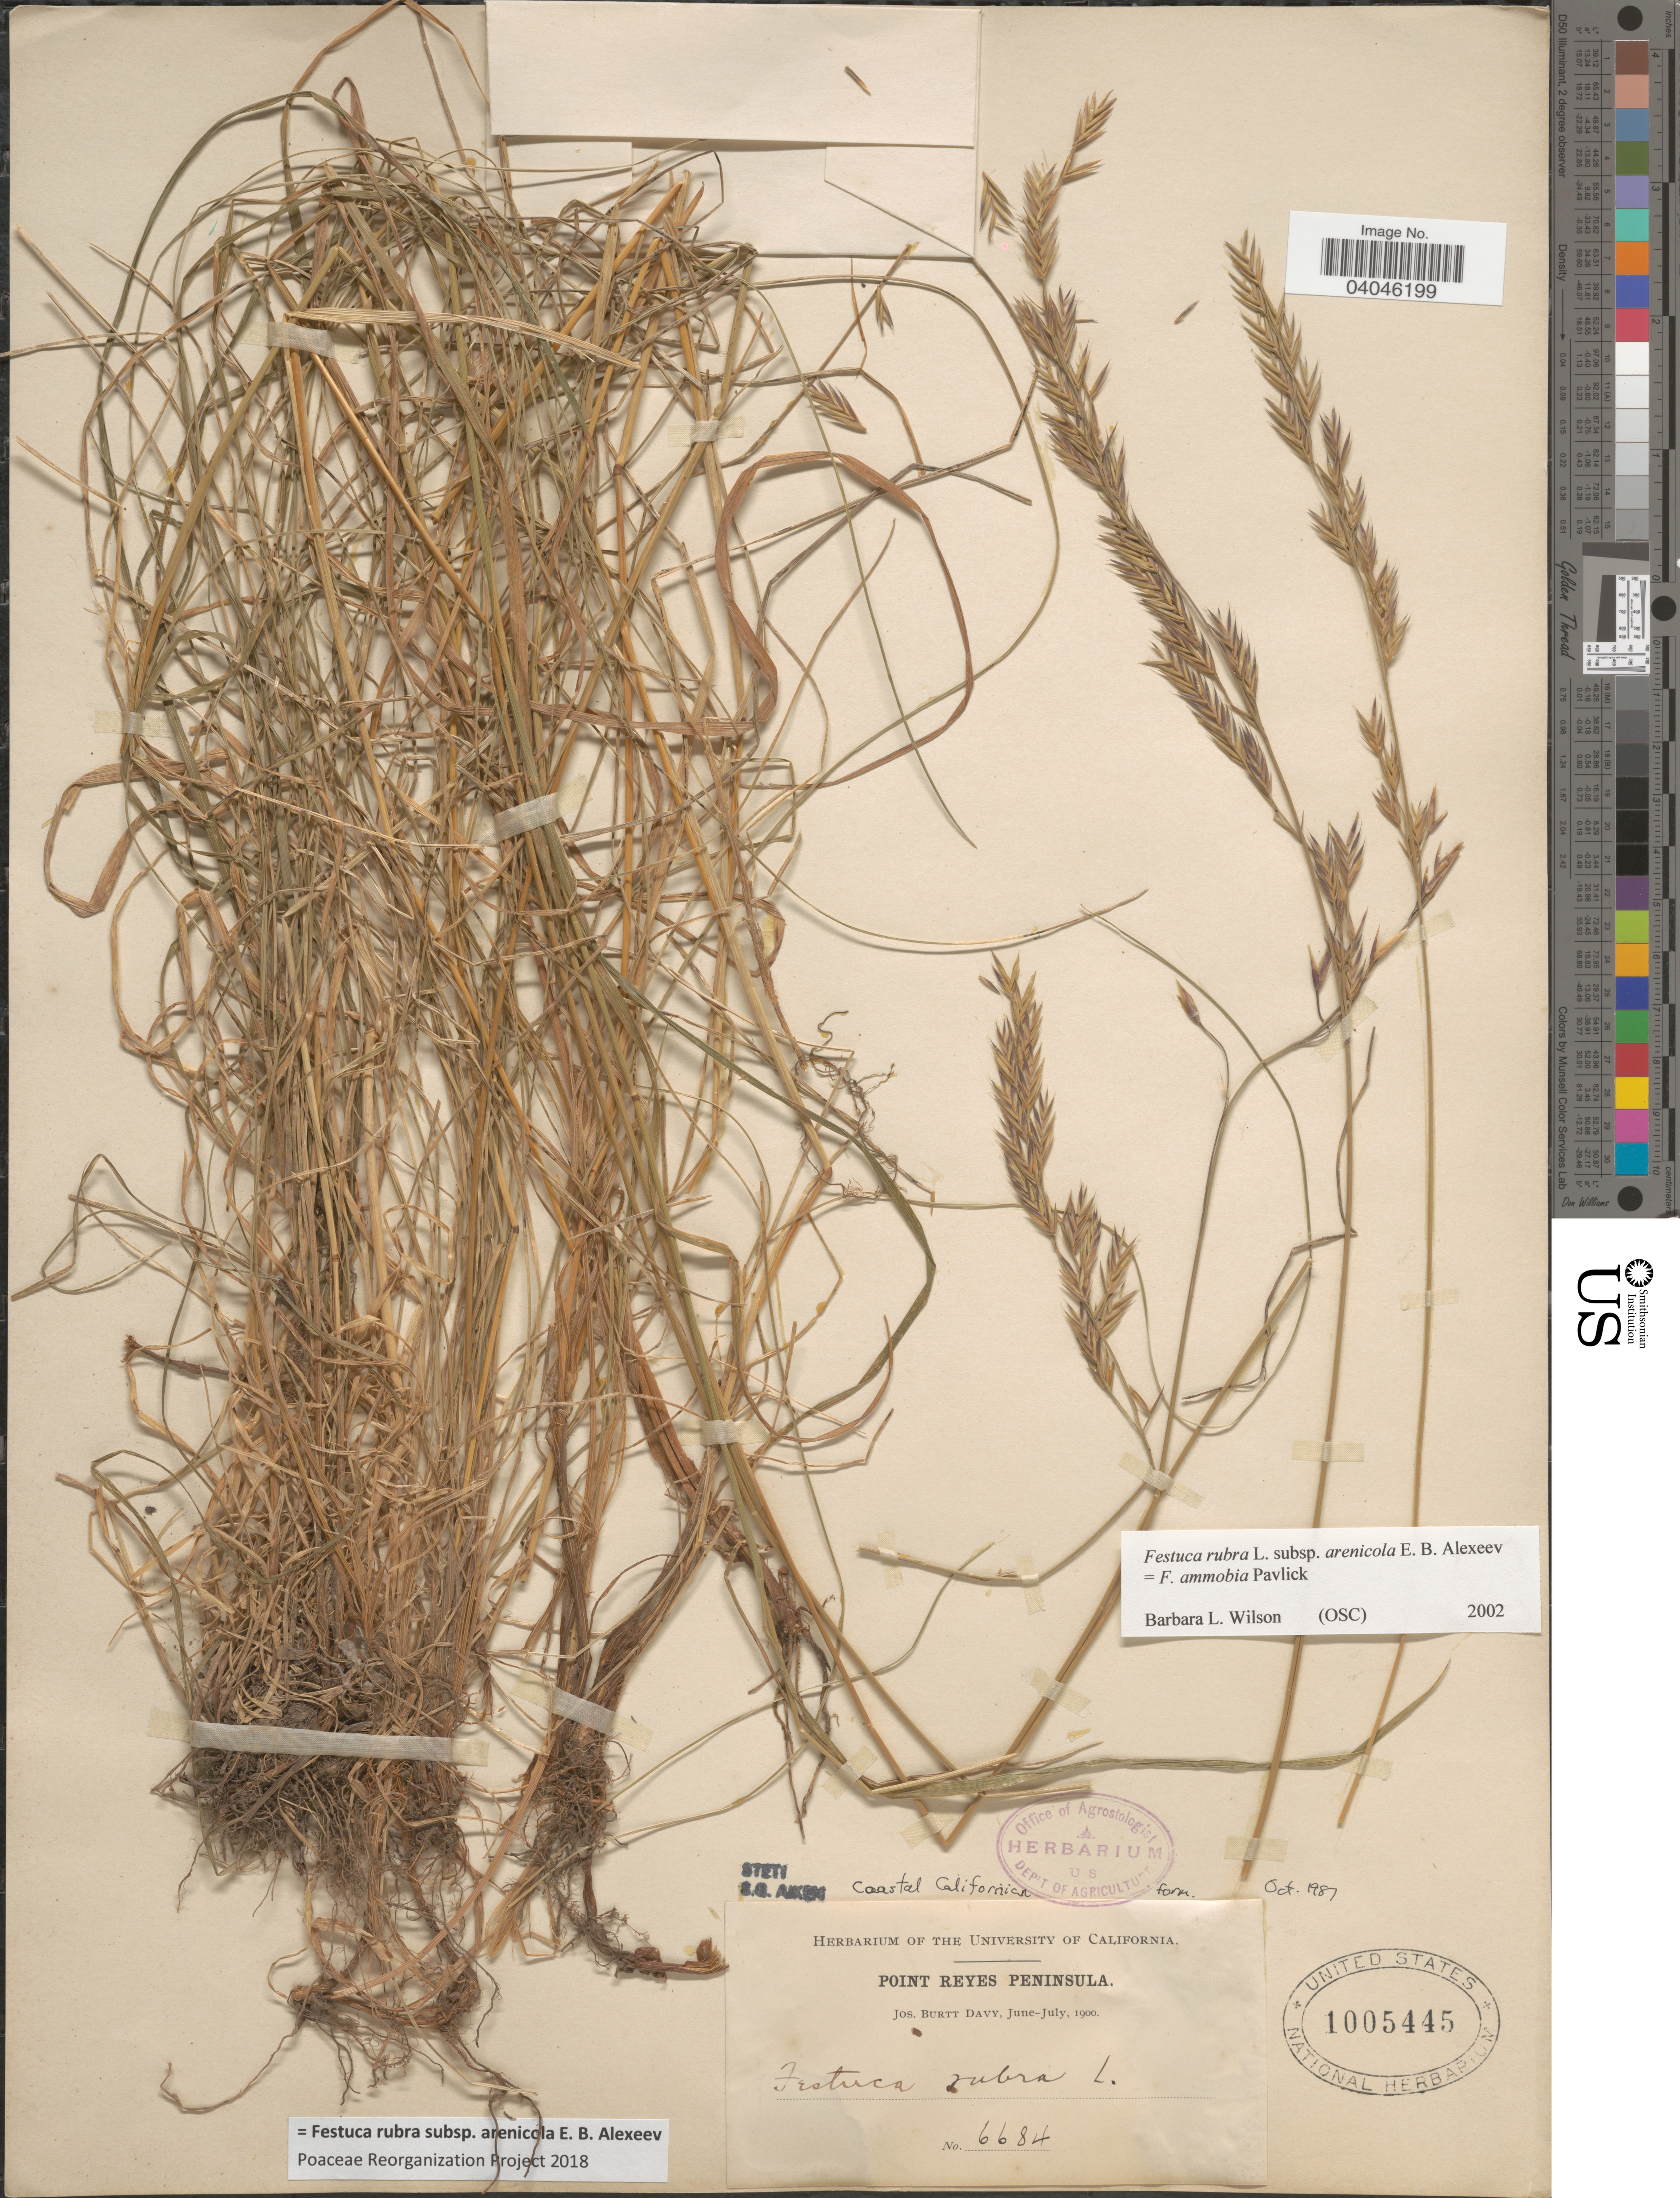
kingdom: Plantae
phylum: Tracheophyta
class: Liliopsida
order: Poales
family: Poaceae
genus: Festuca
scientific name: Festuca rubra subsp. arenicola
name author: E.B. Alexeev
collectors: J. Burtt Davy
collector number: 6684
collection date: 1900-06/1900-07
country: United States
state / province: California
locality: Point Reyes Peninsula.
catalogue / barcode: US 1005445